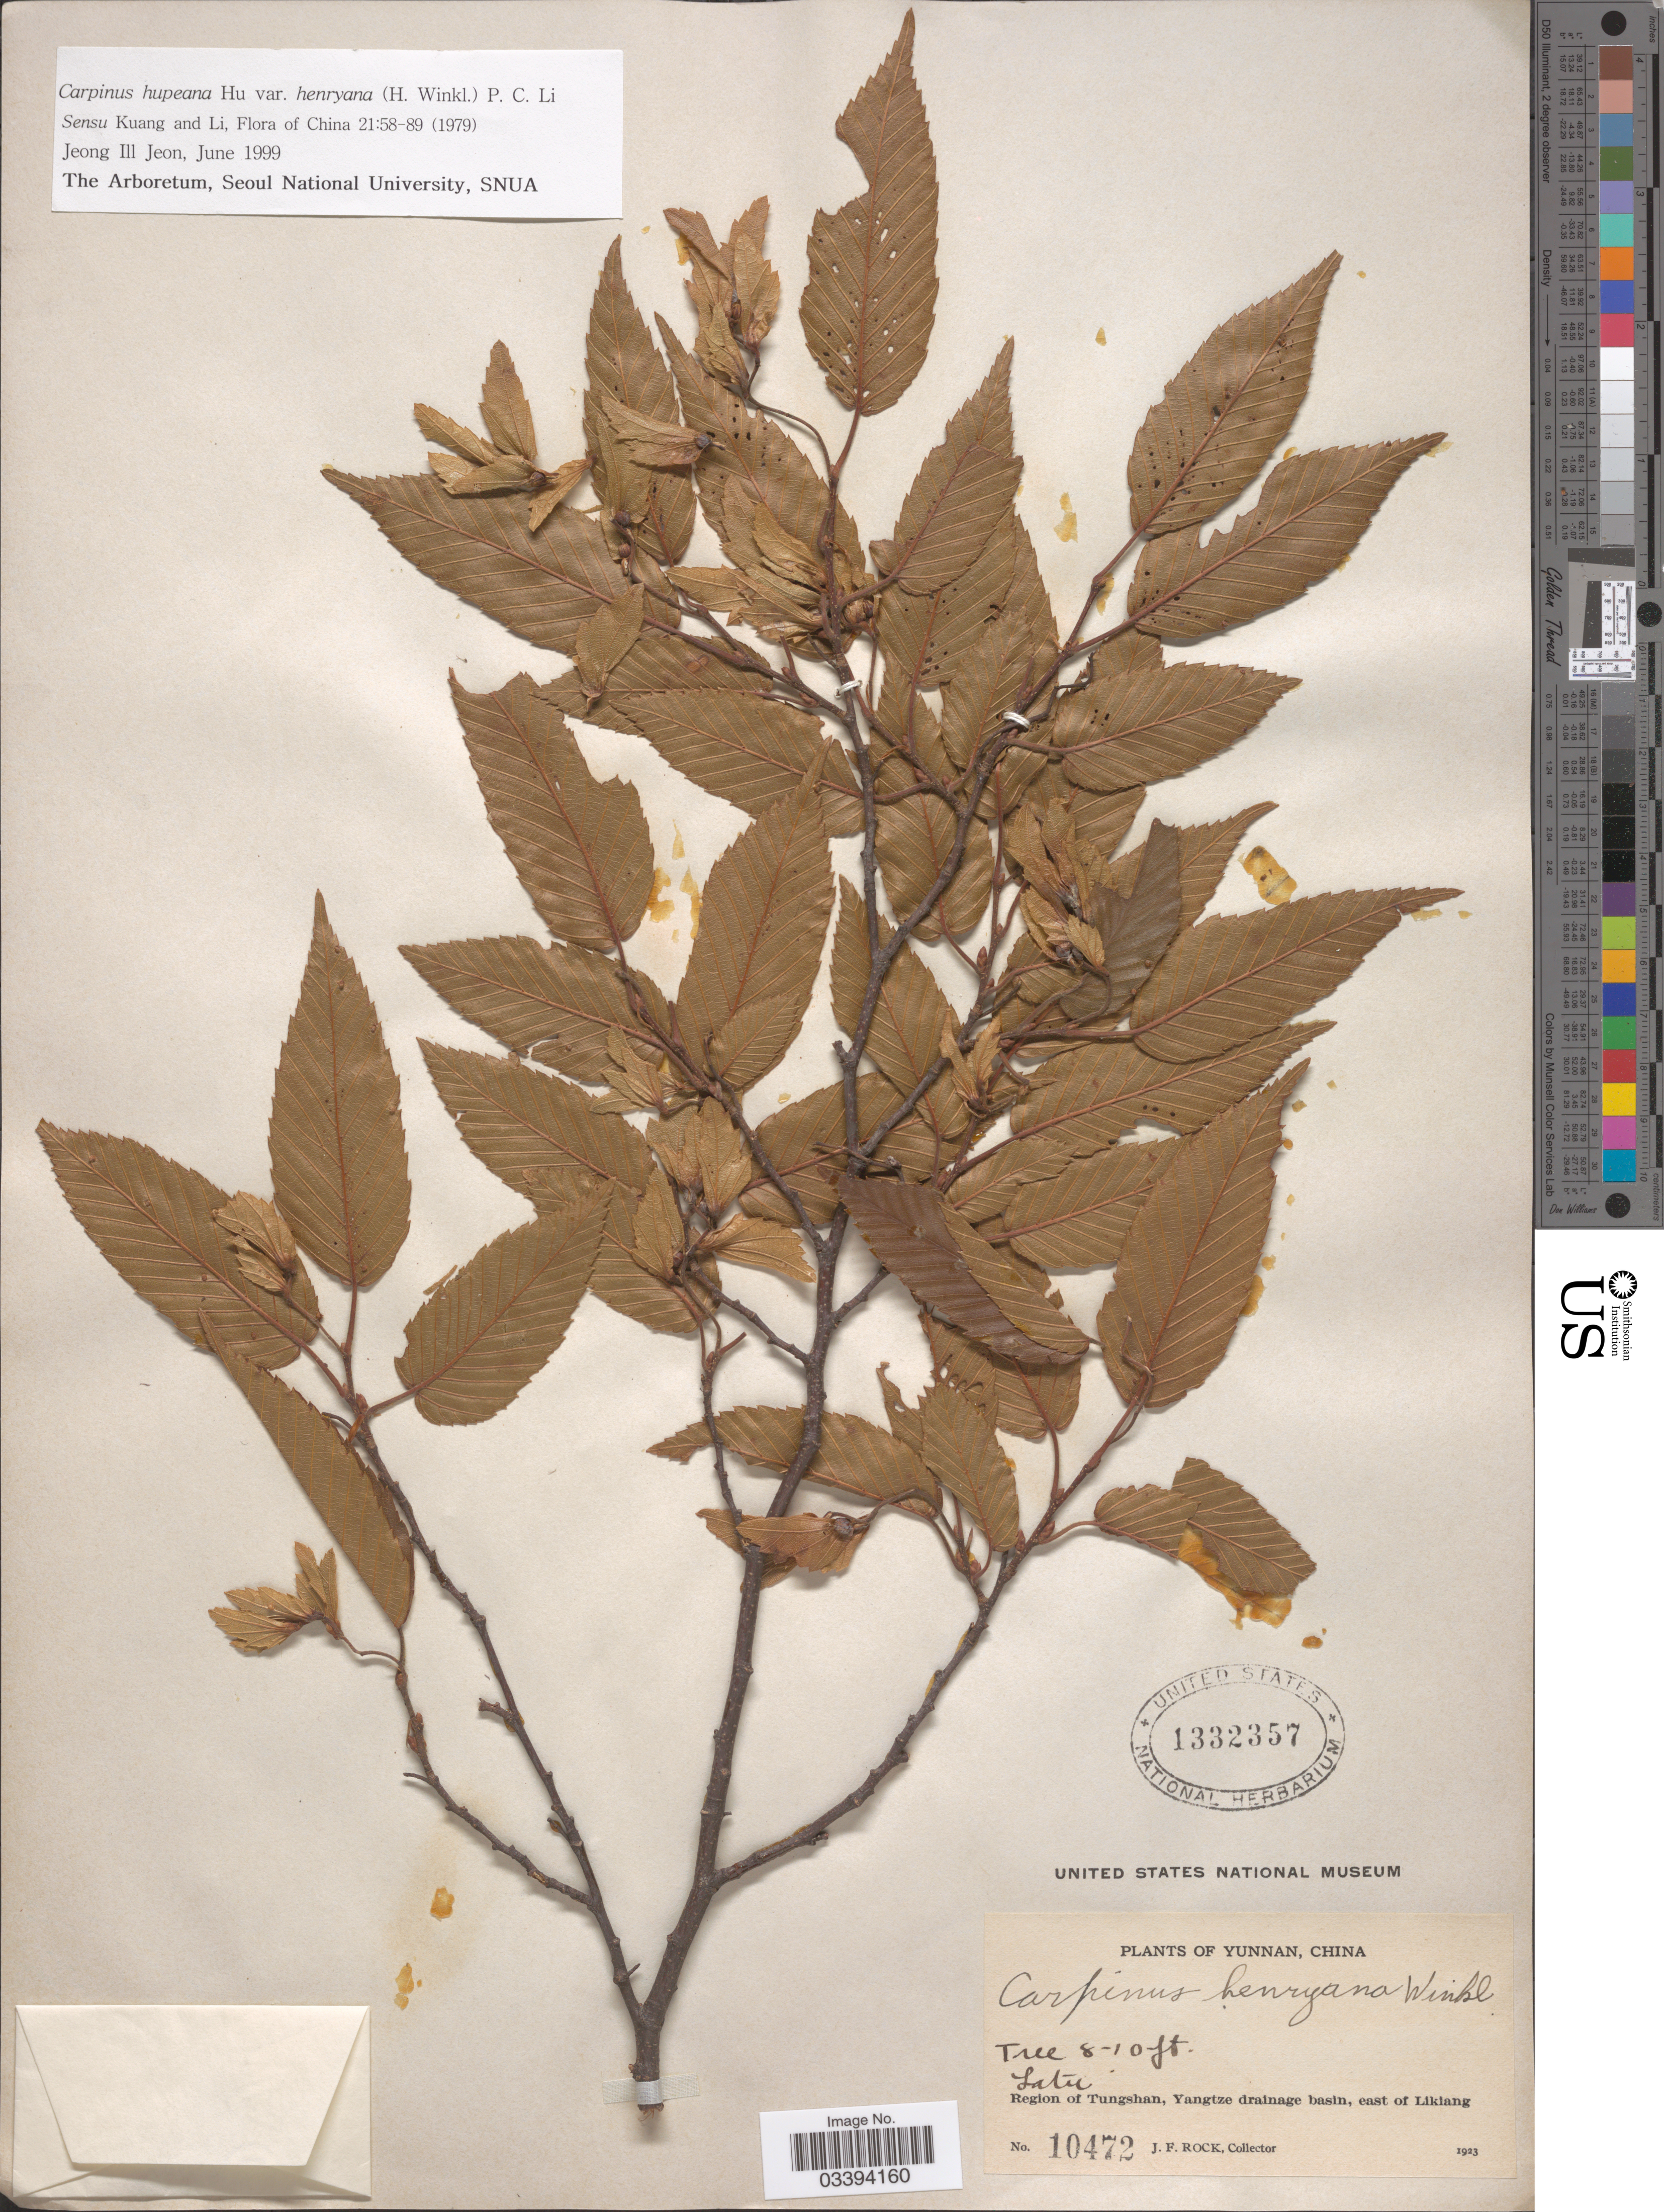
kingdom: Plantae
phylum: Tracheophyta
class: Magnoliopsida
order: Fagales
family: Betulaceae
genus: Carpinus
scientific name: Carpinus hupeana var. henryana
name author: (H.J.P. Winkl.) P.C. Li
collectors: J. Rock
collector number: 10472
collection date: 1923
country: China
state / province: Yunnan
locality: Region of Tungshan, Yangtze drainage basin, east of Likiang.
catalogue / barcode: US 1332357